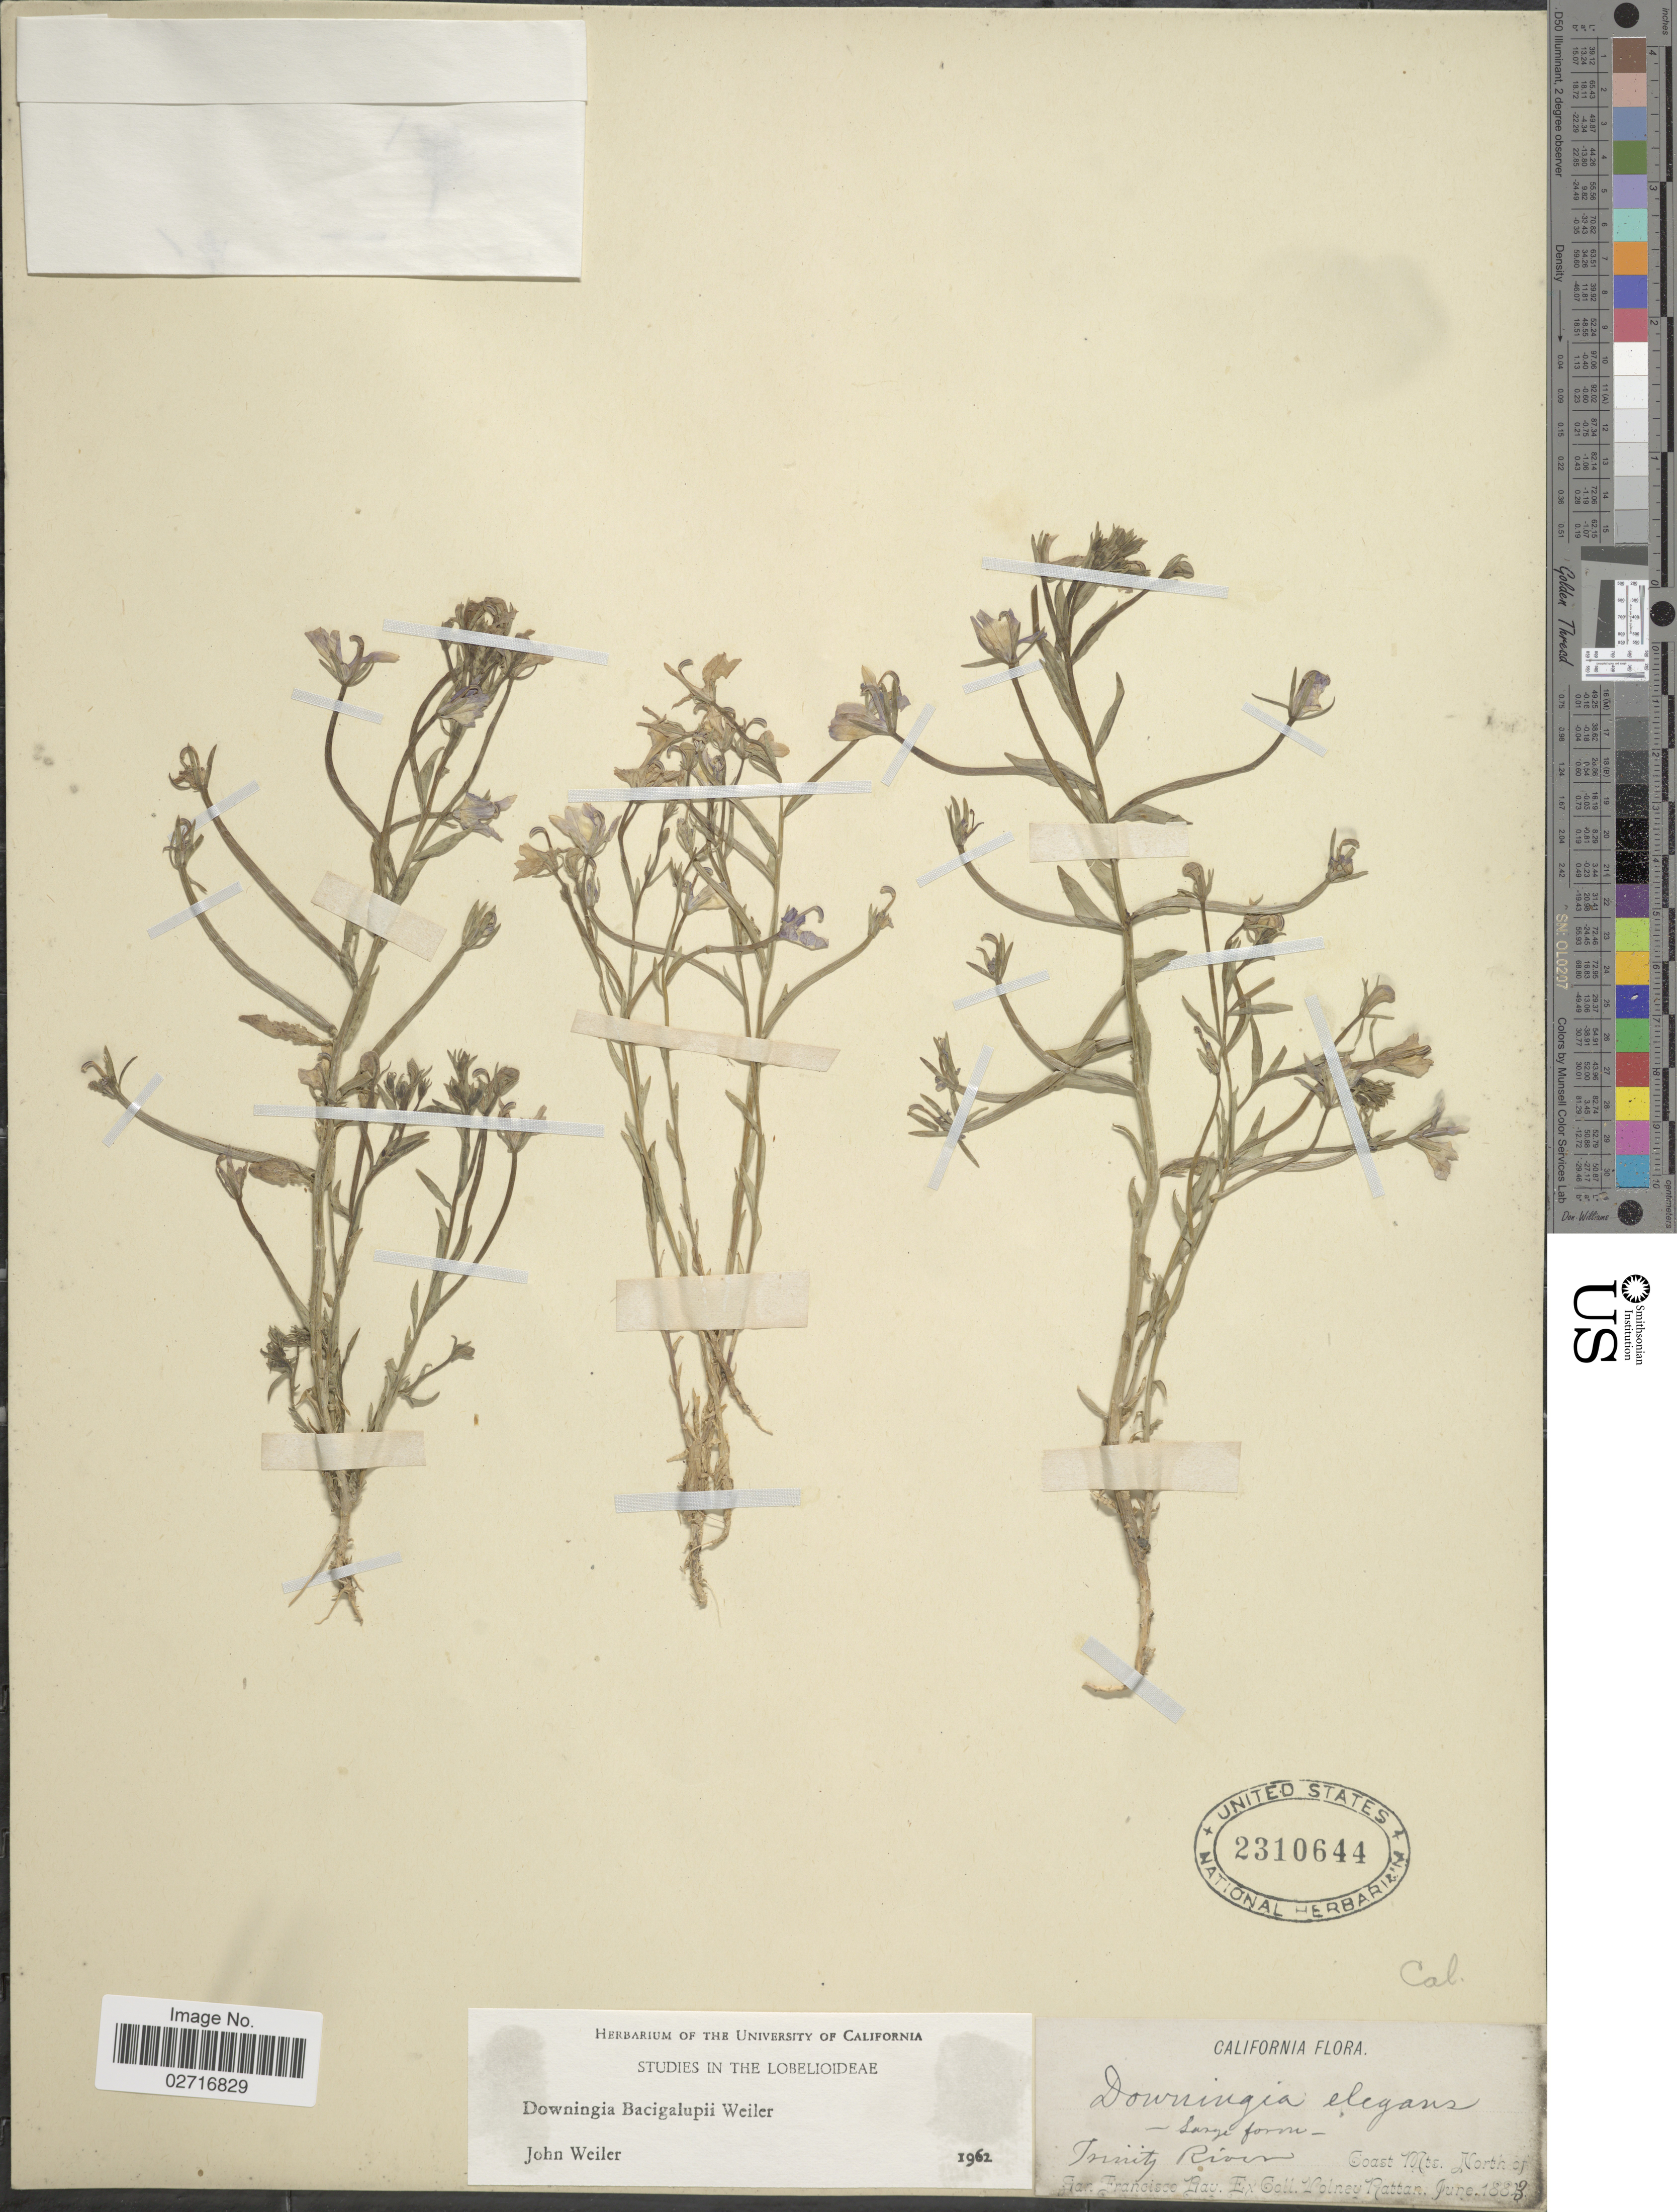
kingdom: Plantae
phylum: Tracheophyta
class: Magnoliopsida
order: Asterales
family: Campanulaceae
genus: Downingia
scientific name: Downingia bacigalupii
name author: Weiler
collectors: ex herb. Voiney Rattan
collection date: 1883-06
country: United States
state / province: California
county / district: San Francisco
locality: Trinity River, Coast Mts. North of San Francisco Rav.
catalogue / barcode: US 2310644